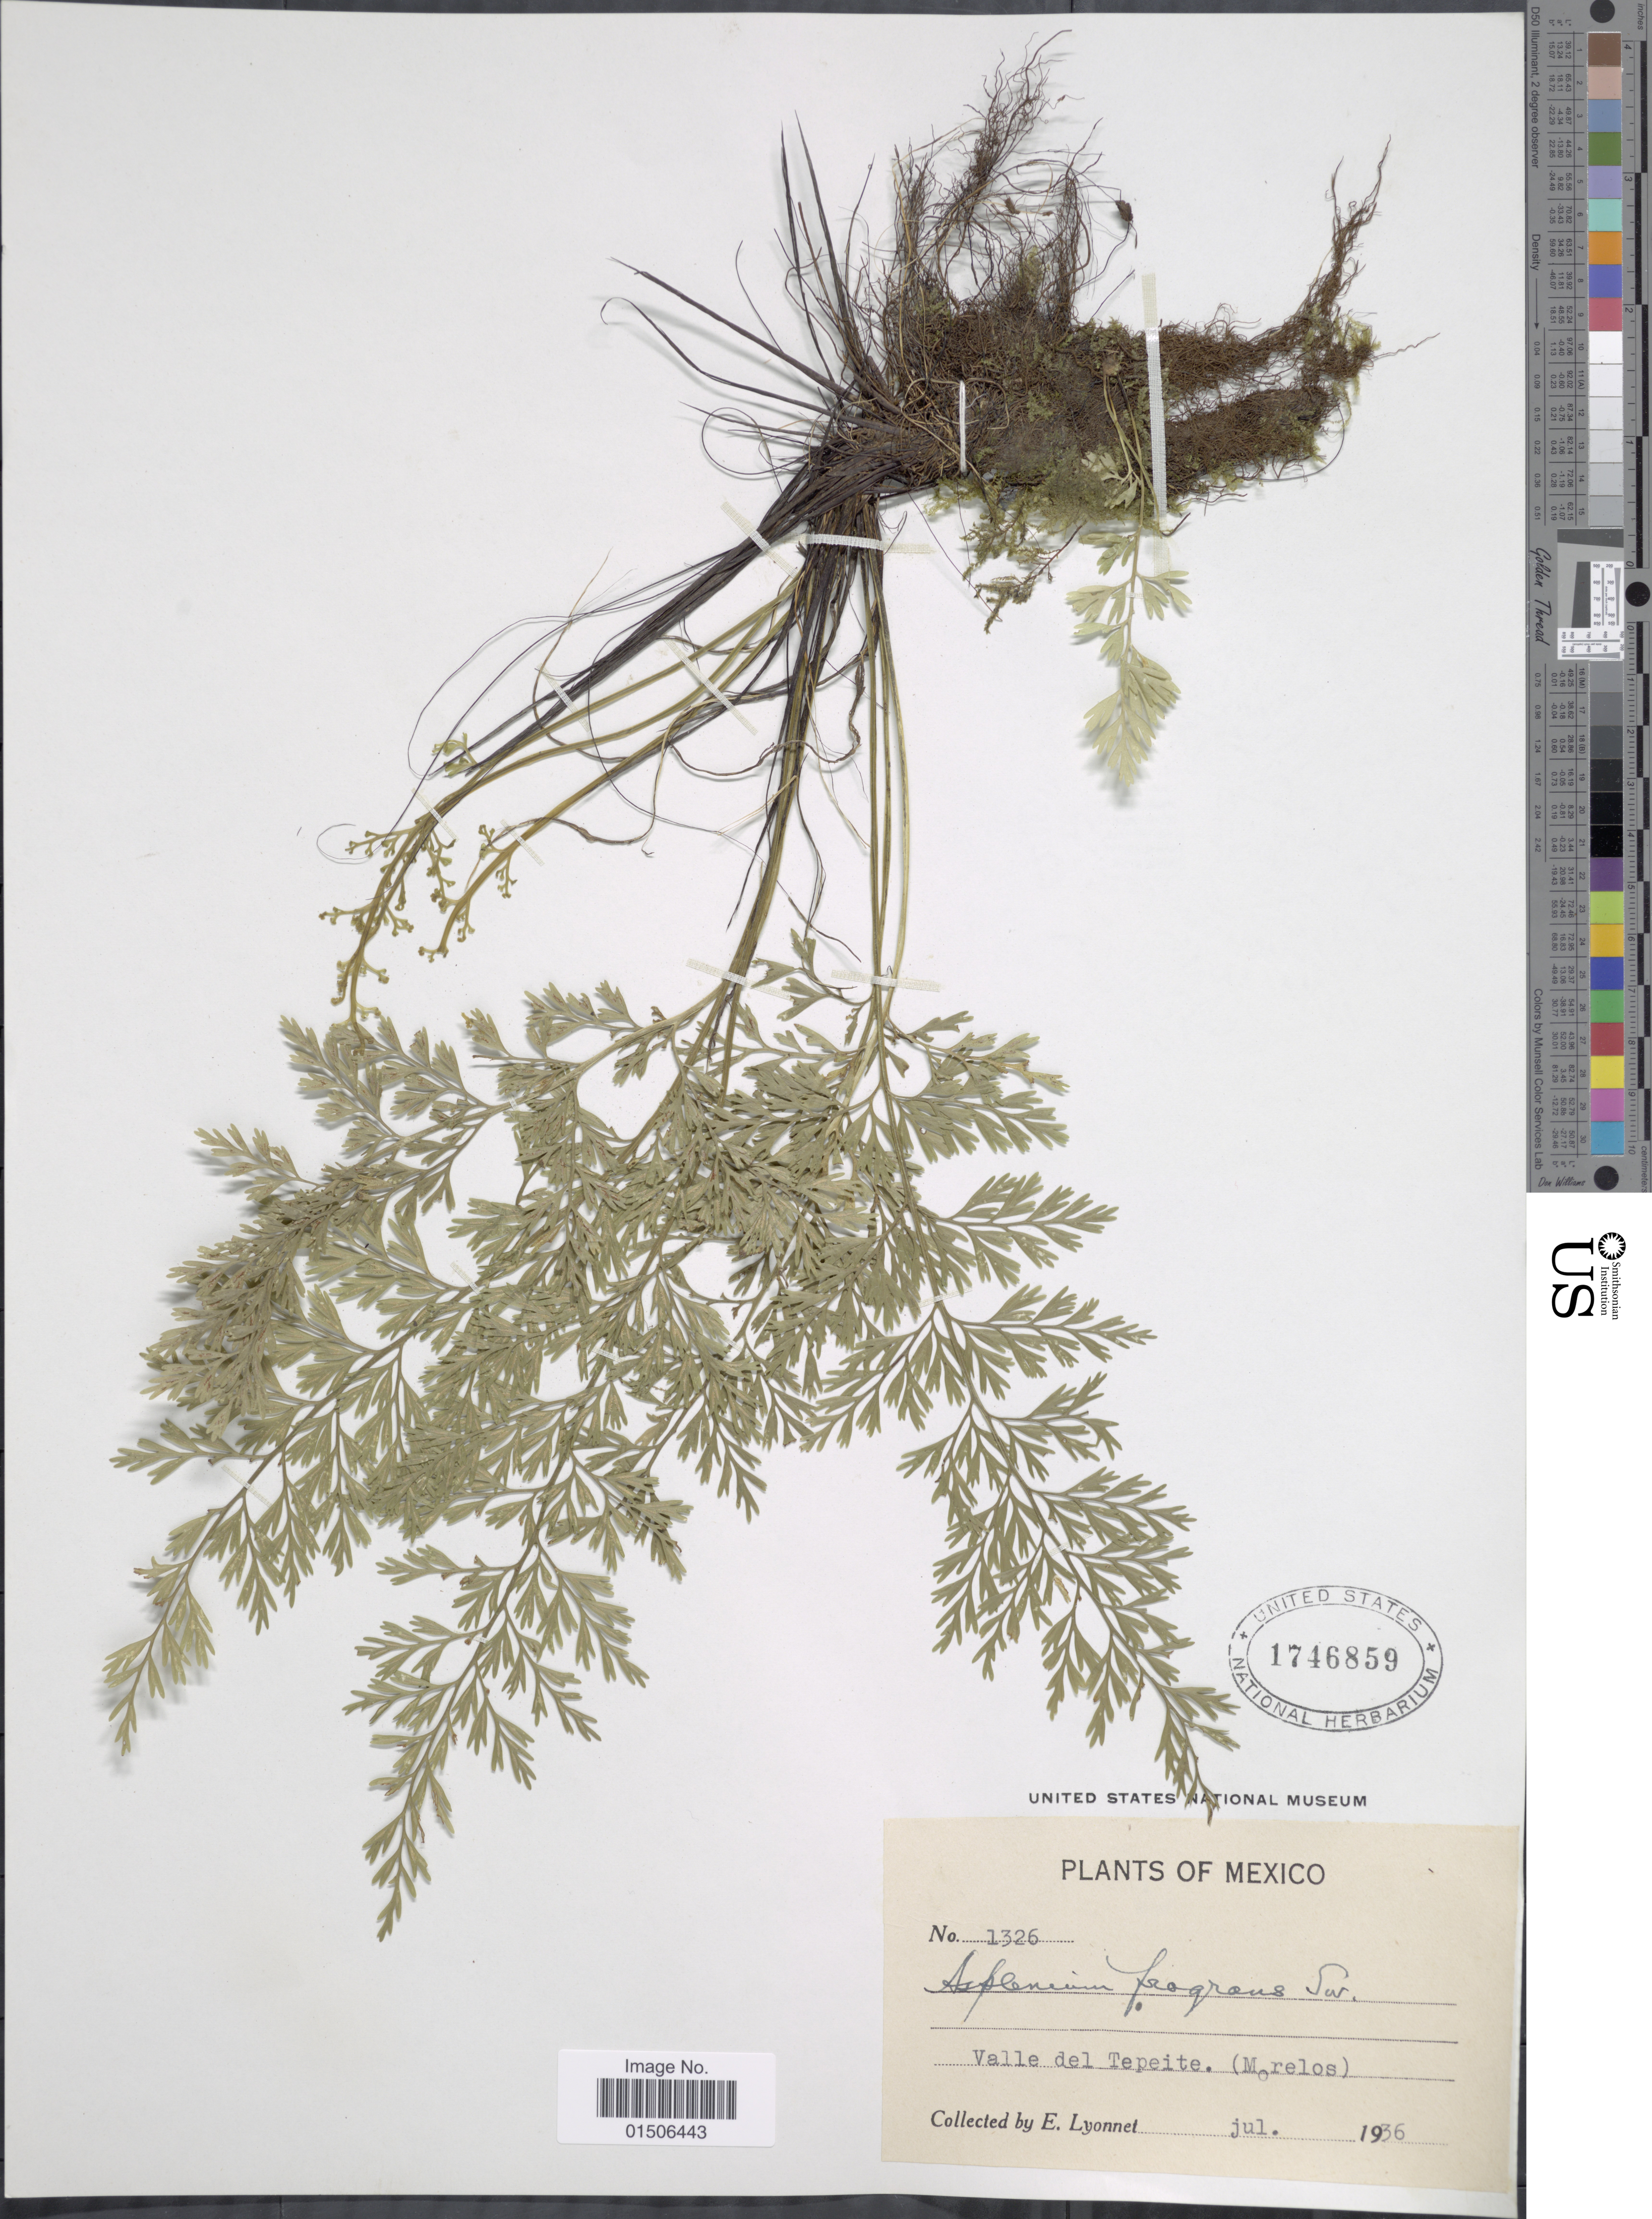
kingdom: Plantae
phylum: Tracheophyta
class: Polypodiopsida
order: Polypodiales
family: Aspleniaceae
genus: Asplenium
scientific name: Asplenium fragrans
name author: Sw.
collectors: E. Lyonnet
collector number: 1326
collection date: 1936-07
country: Mexico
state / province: Morelos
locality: Valle del Tepeite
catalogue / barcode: US 1746859